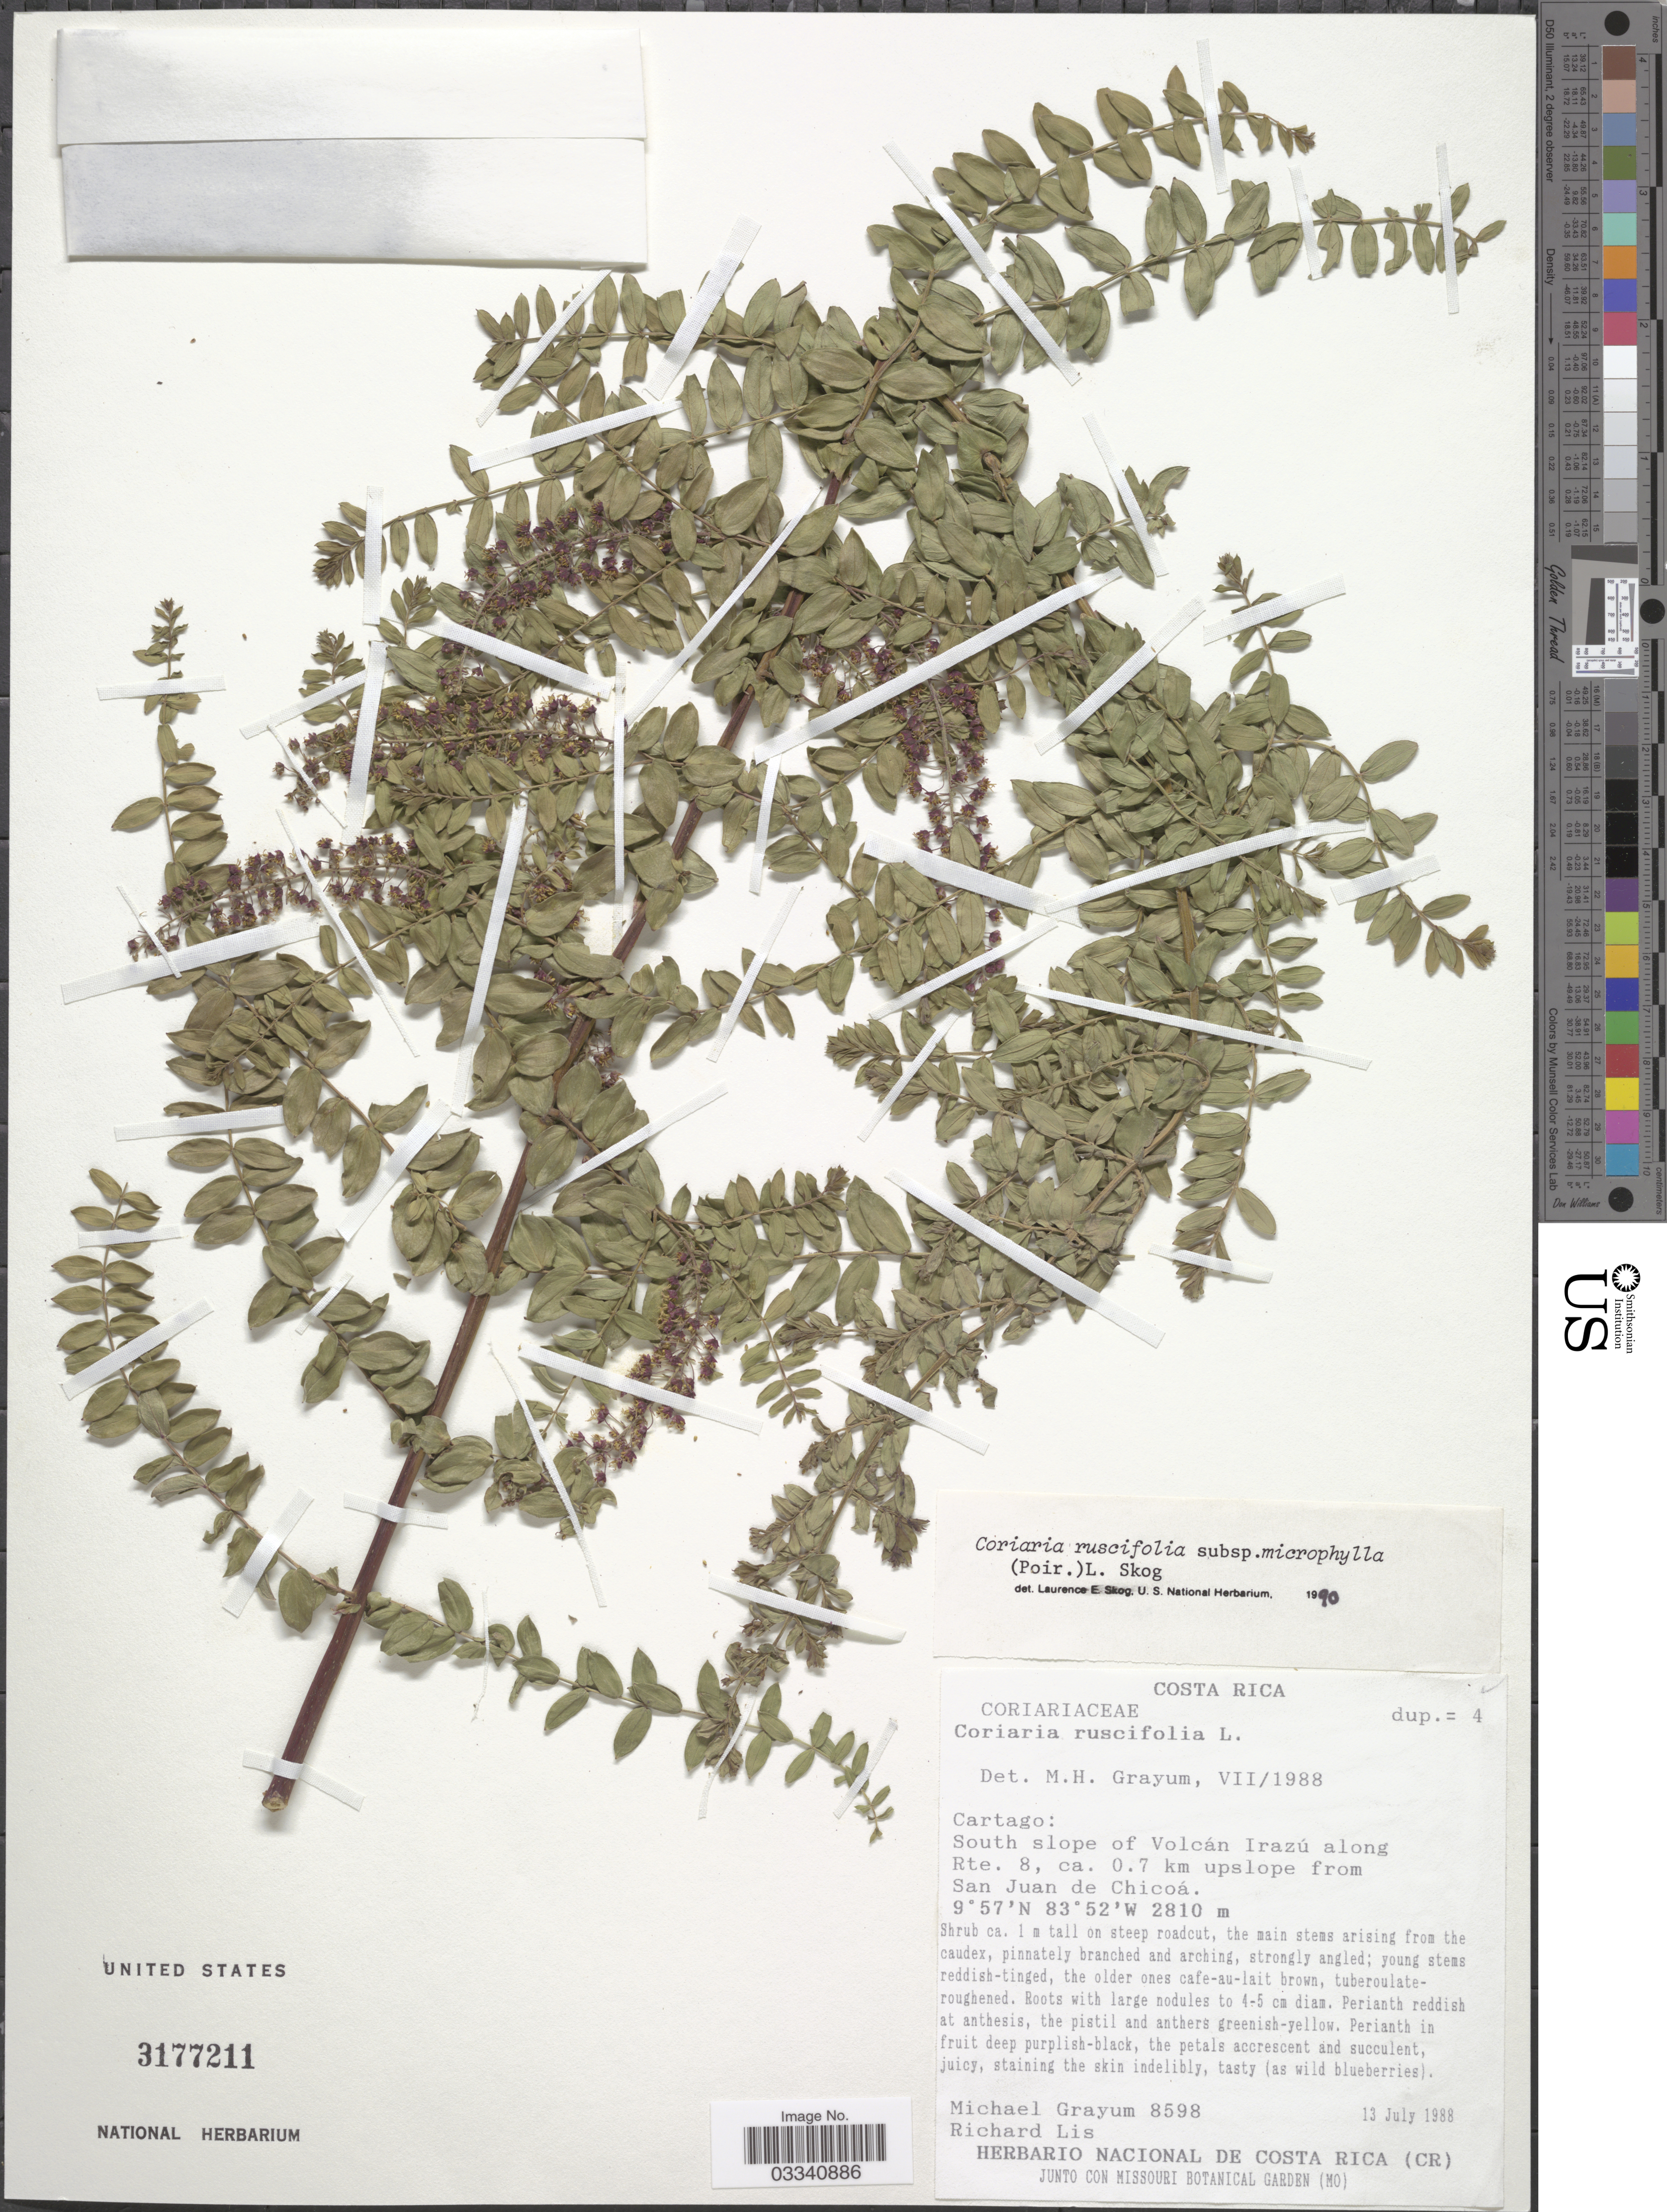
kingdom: Plantae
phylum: Tracheophyta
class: Magnoliopsida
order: Cucurbitales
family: Coriariaceae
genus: Coriaria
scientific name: Coriaria ruscifolia subsp. microphylla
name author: (Poir.) L.E. Skog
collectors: M. H. Grayum & R. Ellis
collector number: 8598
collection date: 1988-07-13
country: Costa Rica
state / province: Cartago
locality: South slope of Volcán Irazú along Rte. 8, ca. 0.7 km upslope from San Juan de Chicoá.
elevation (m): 2810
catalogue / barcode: US 3177211